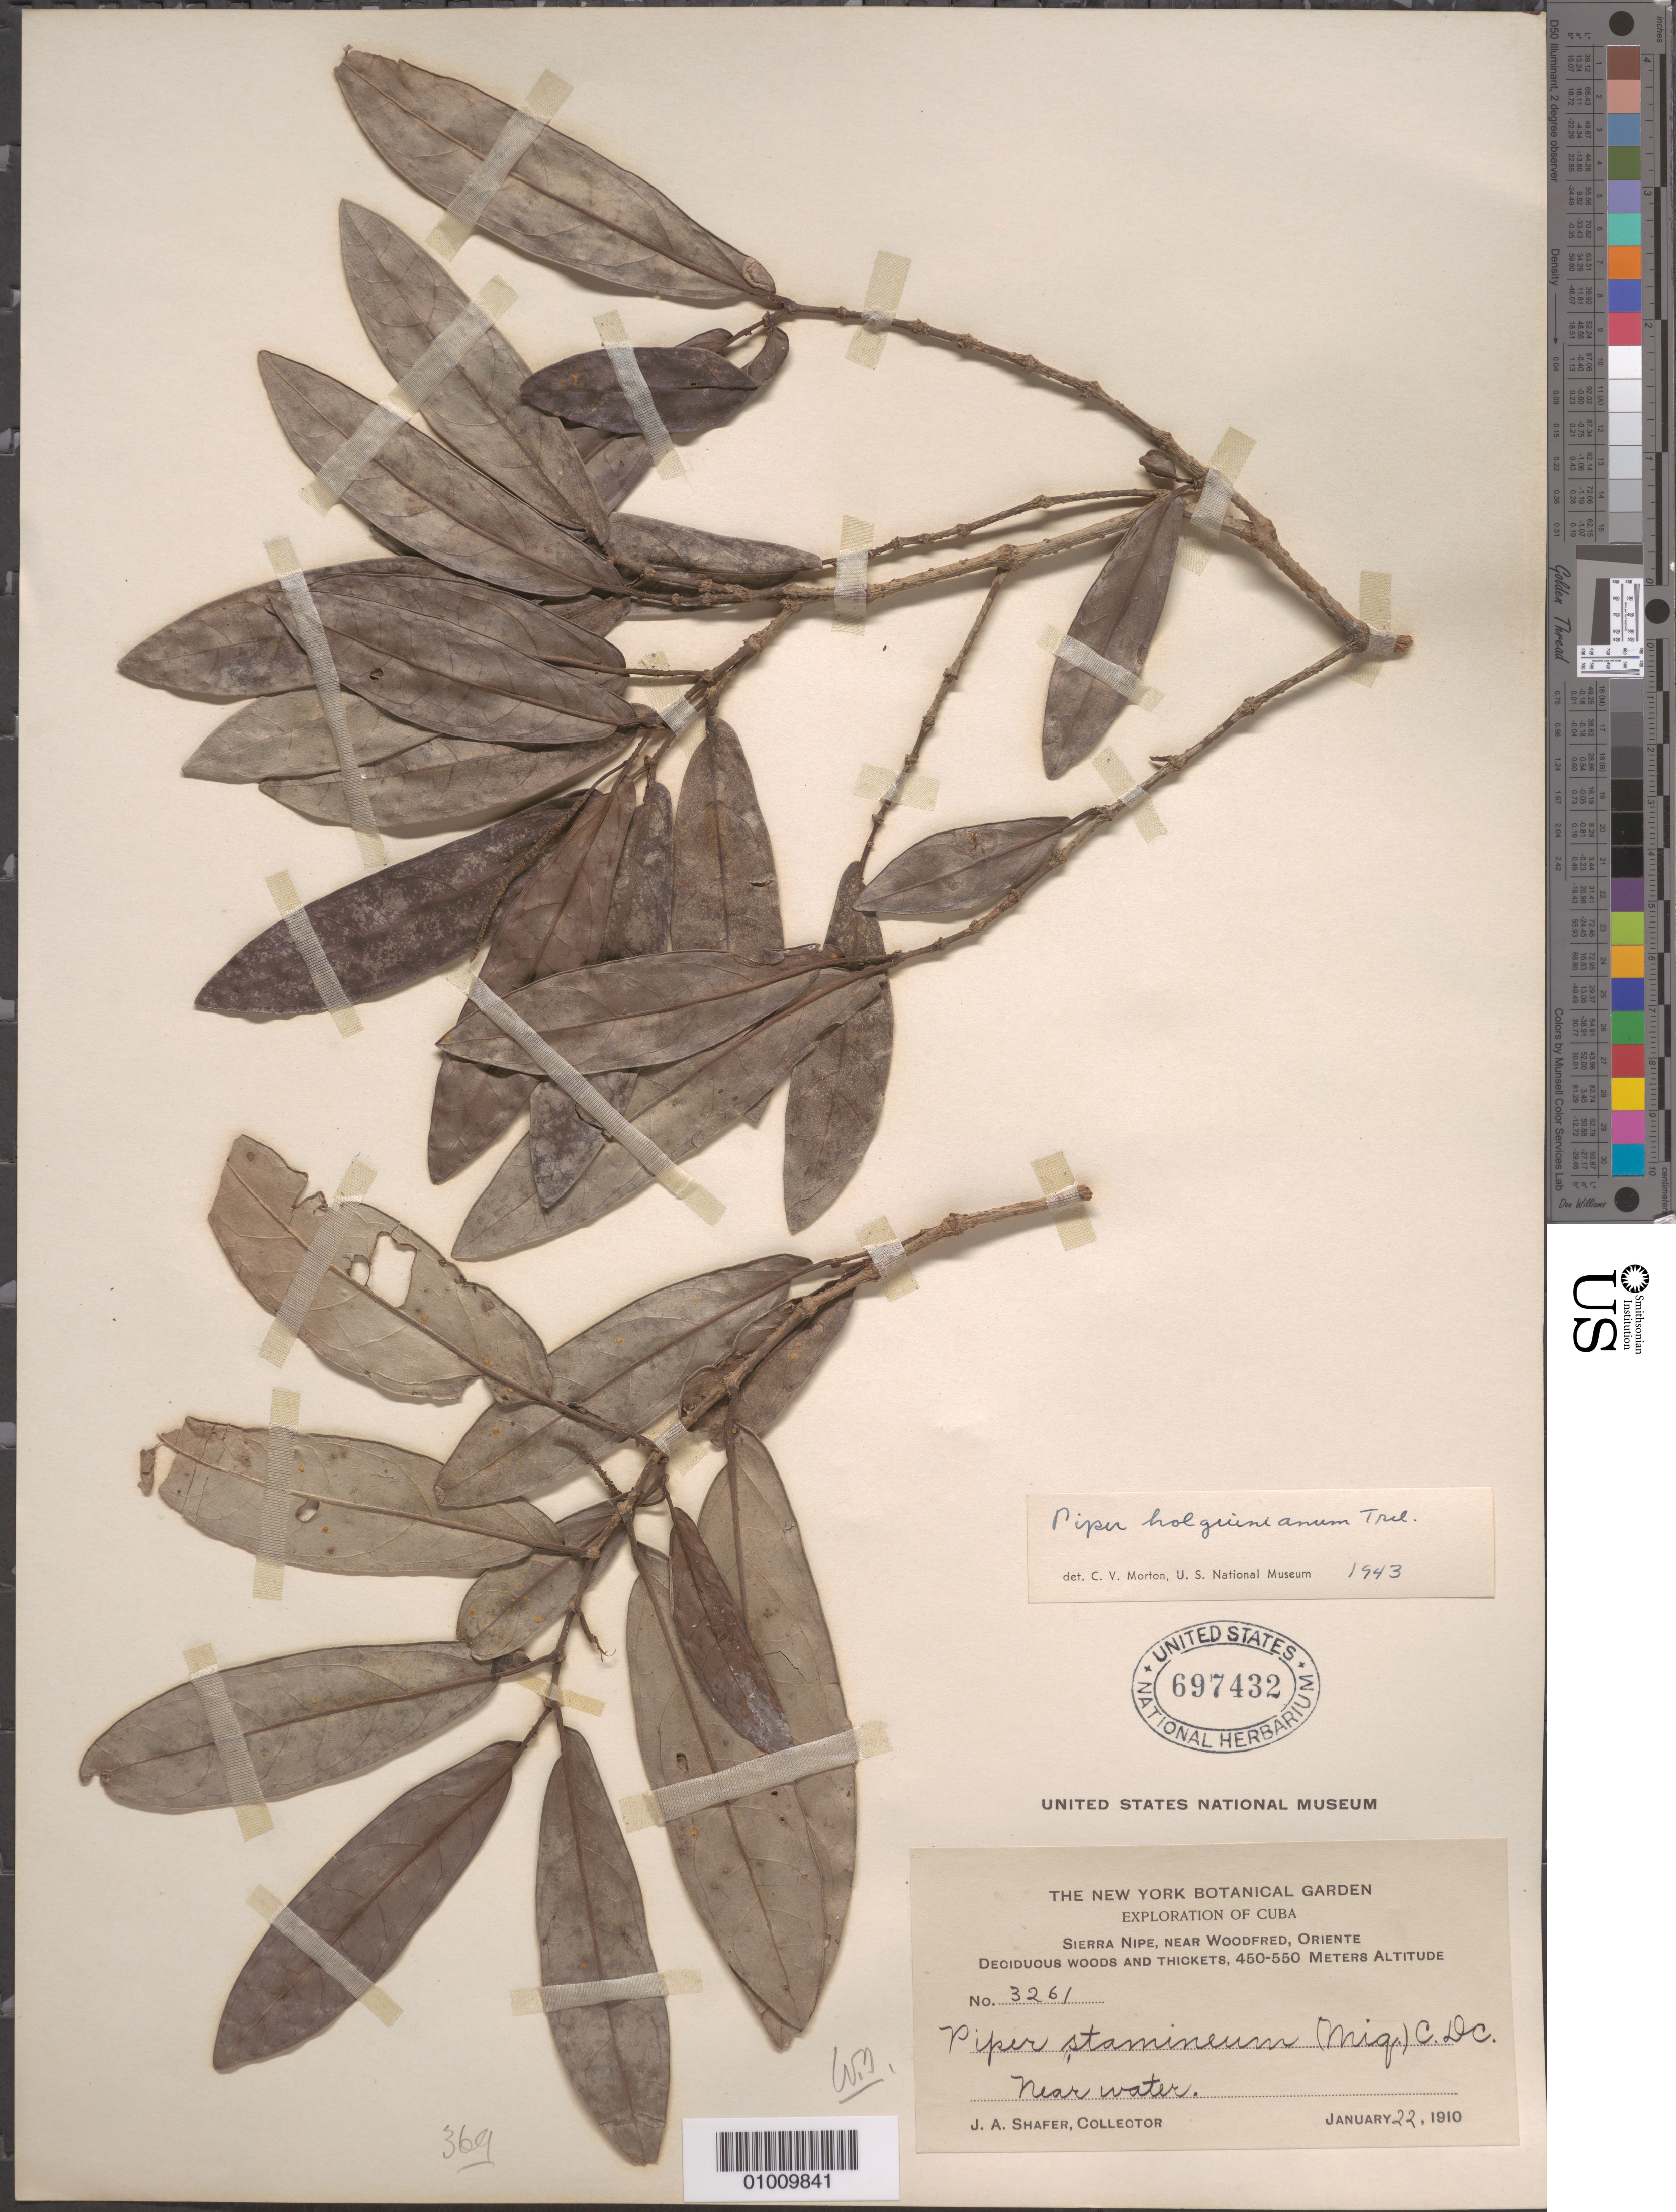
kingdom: Plantae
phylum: Tracheophyta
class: Magnoliopsida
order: Piperales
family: Piperaceae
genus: Piper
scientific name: Piper holguinianum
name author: Trel.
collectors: J. A. Shafer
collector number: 3261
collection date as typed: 22 Jan 1910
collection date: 1910-01-22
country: Cuba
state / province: Holguín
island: Cuba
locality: Sierra Nipe, near Woodfred Deoiduous woods and thickets Near water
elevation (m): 450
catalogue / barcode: US 697432